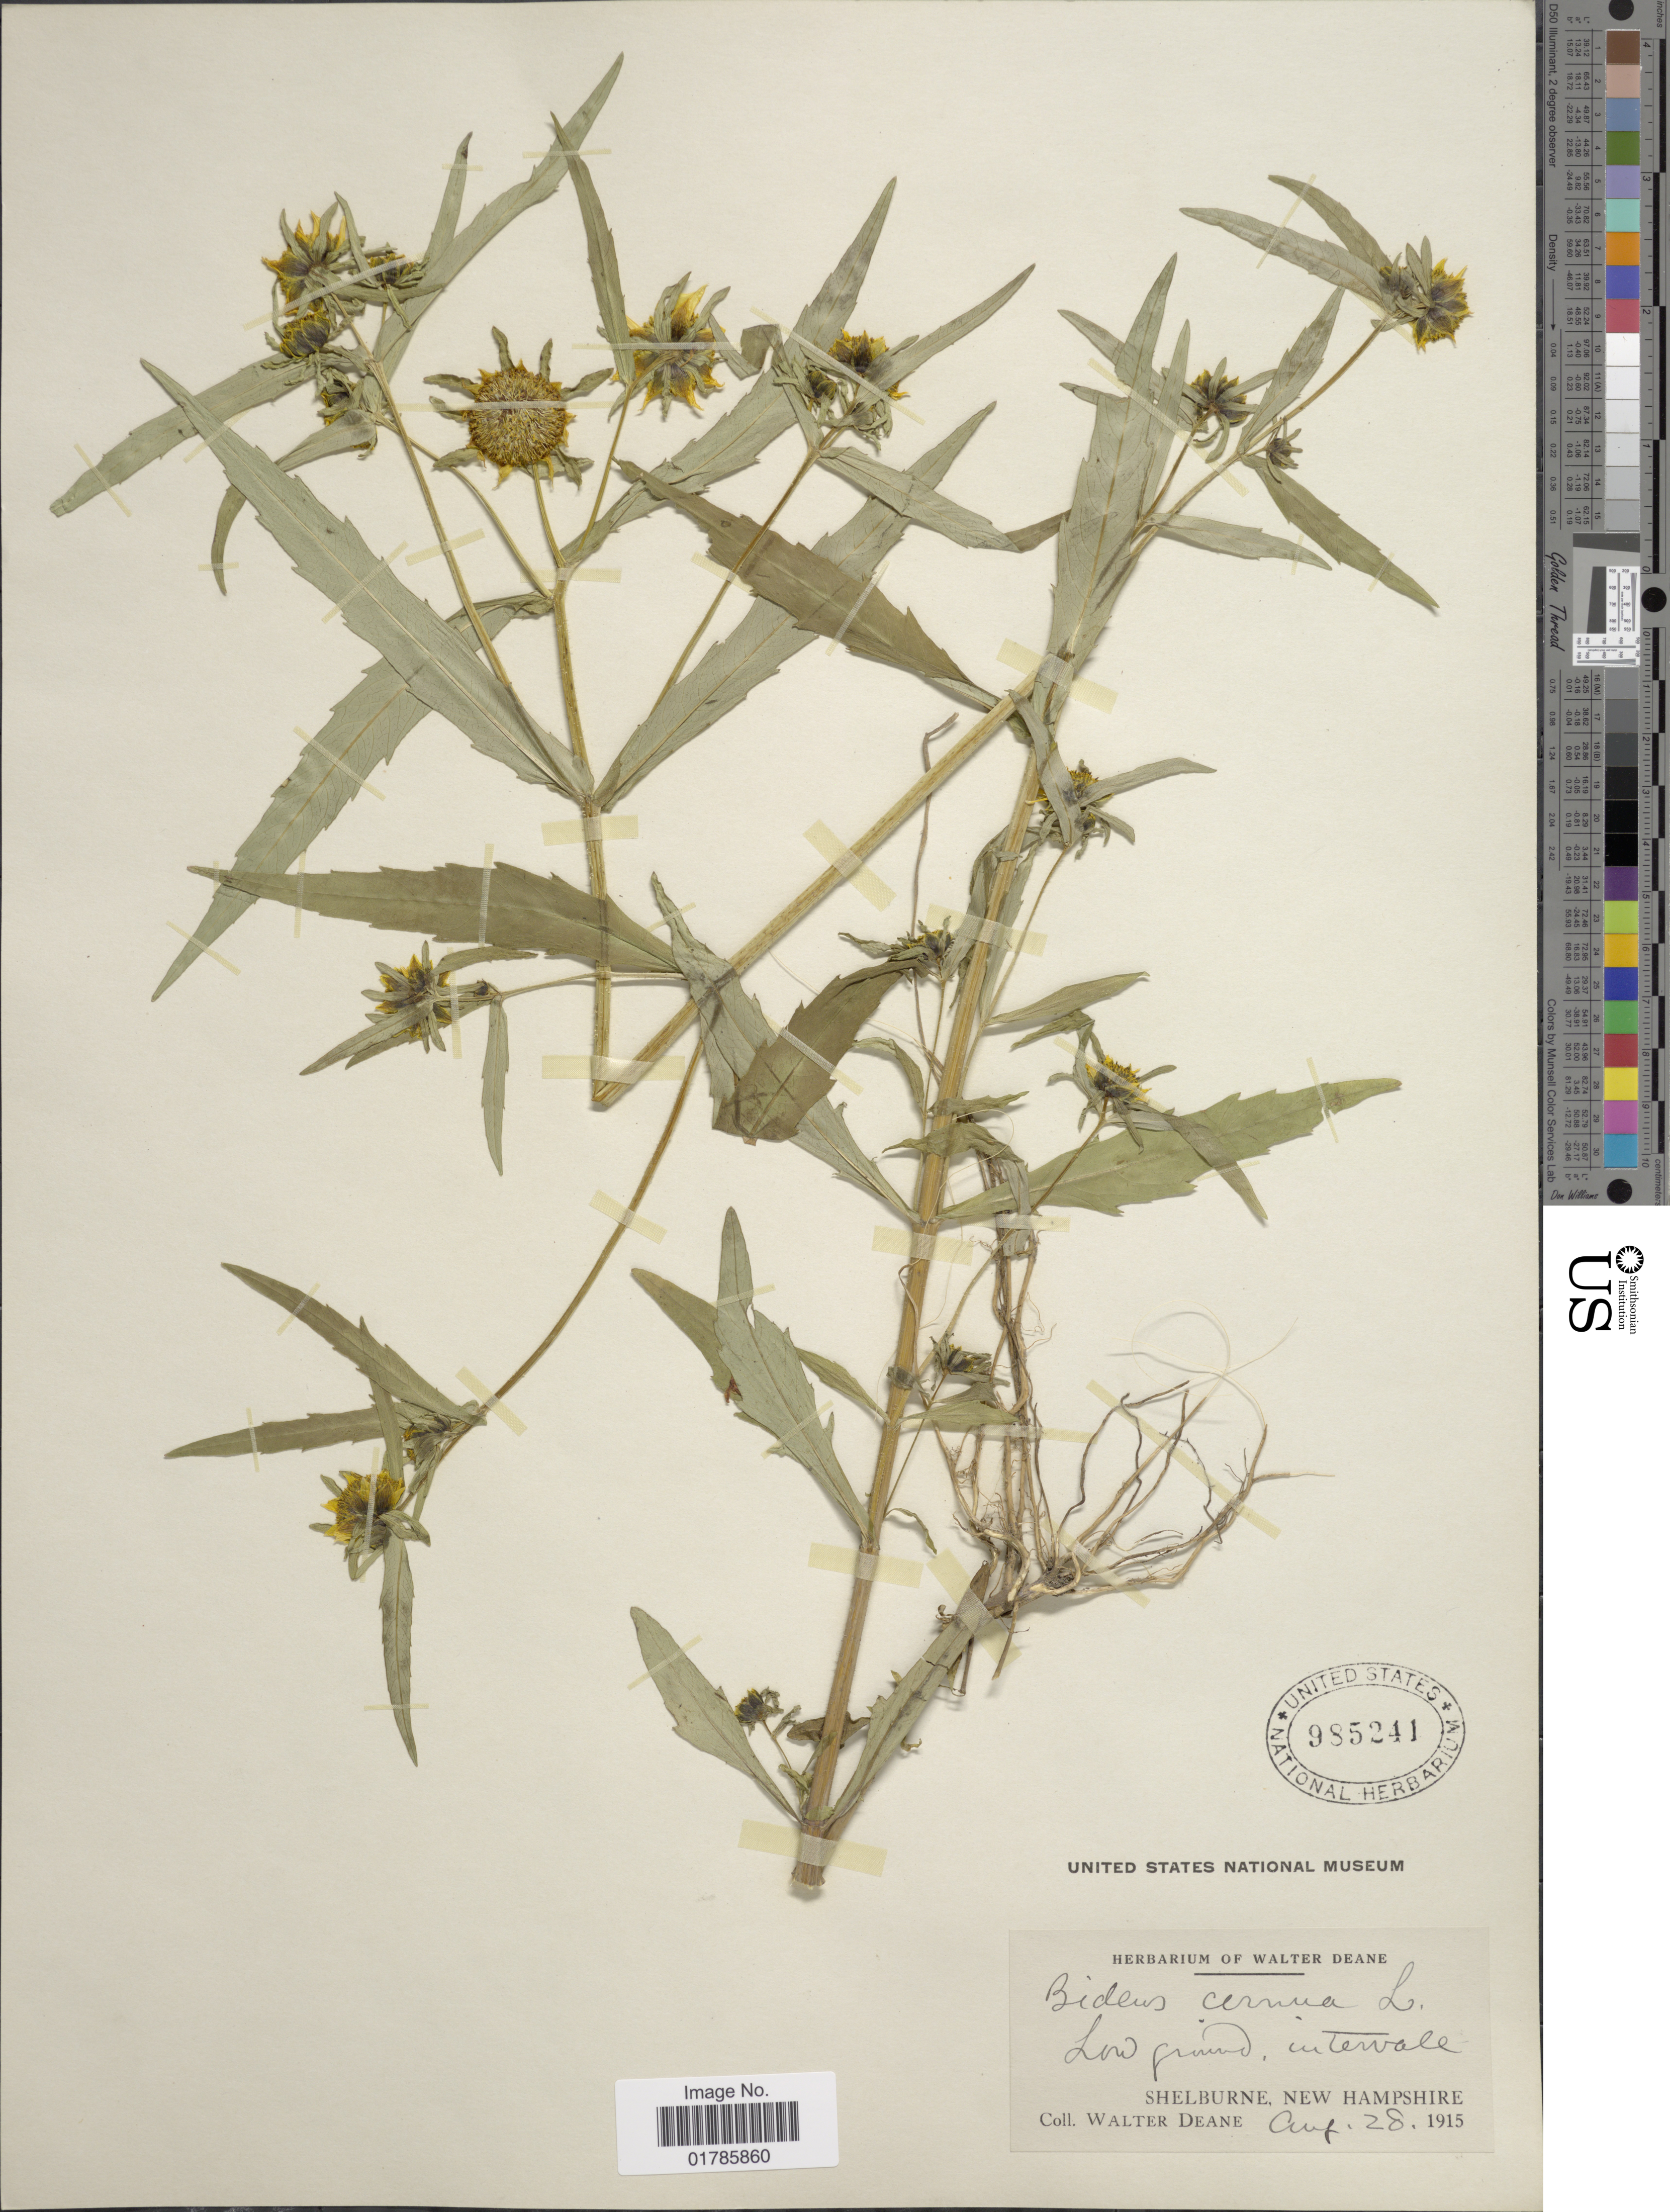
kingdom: Plantae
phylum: Tracheophyta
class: Magnoliopsida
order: Asterales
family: Asteraceae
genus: Bidens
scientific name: Bidens cernua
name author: L.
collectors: W. Deane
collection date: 1915-08-28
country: United States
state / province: New Hampshire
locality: Shelburne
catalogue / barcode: US 985241